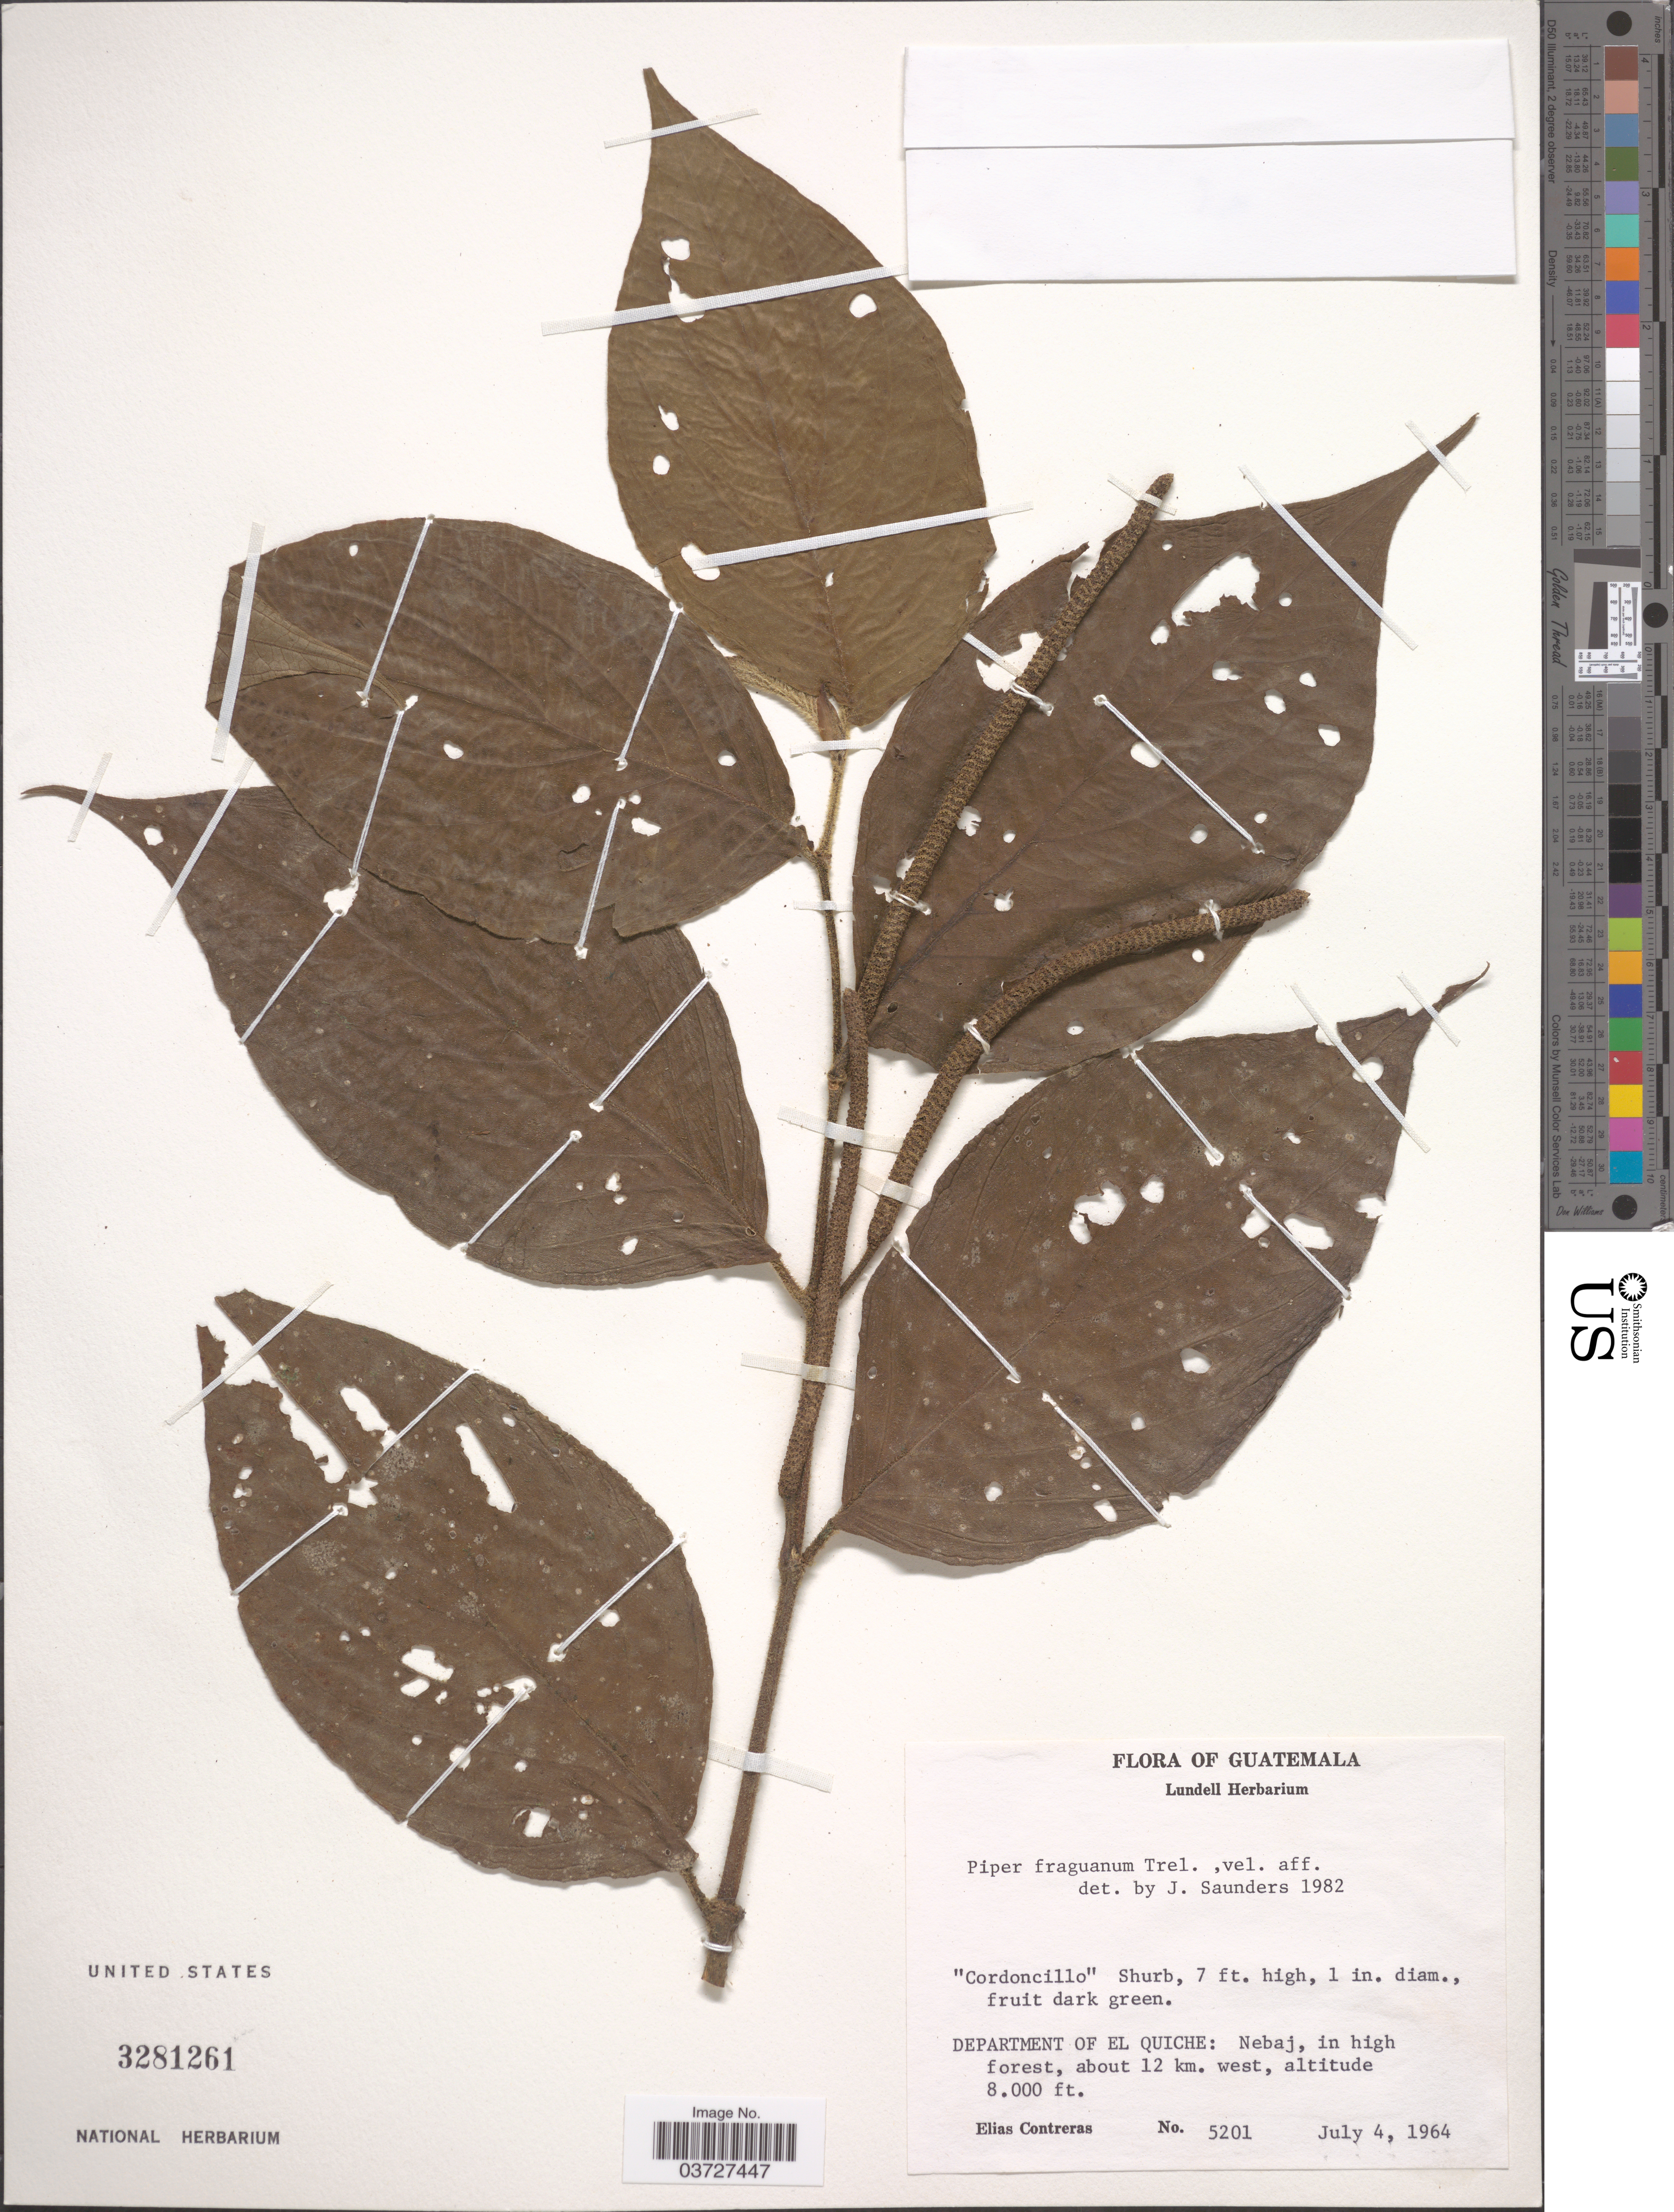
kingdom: Plantae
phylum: Tracheophyta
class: Magnoliopsida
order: Piperales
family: Piperaceae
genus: Piper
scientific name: Piper fraguanum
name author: Trel.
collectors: E. Contreras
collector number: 5201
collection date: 1964-07-04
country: Guatemala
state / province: El Quiche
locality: Department of El Quiche: Nebaj, in high forest, about 12 km. west.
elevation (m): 2438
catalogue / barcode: US 3281261